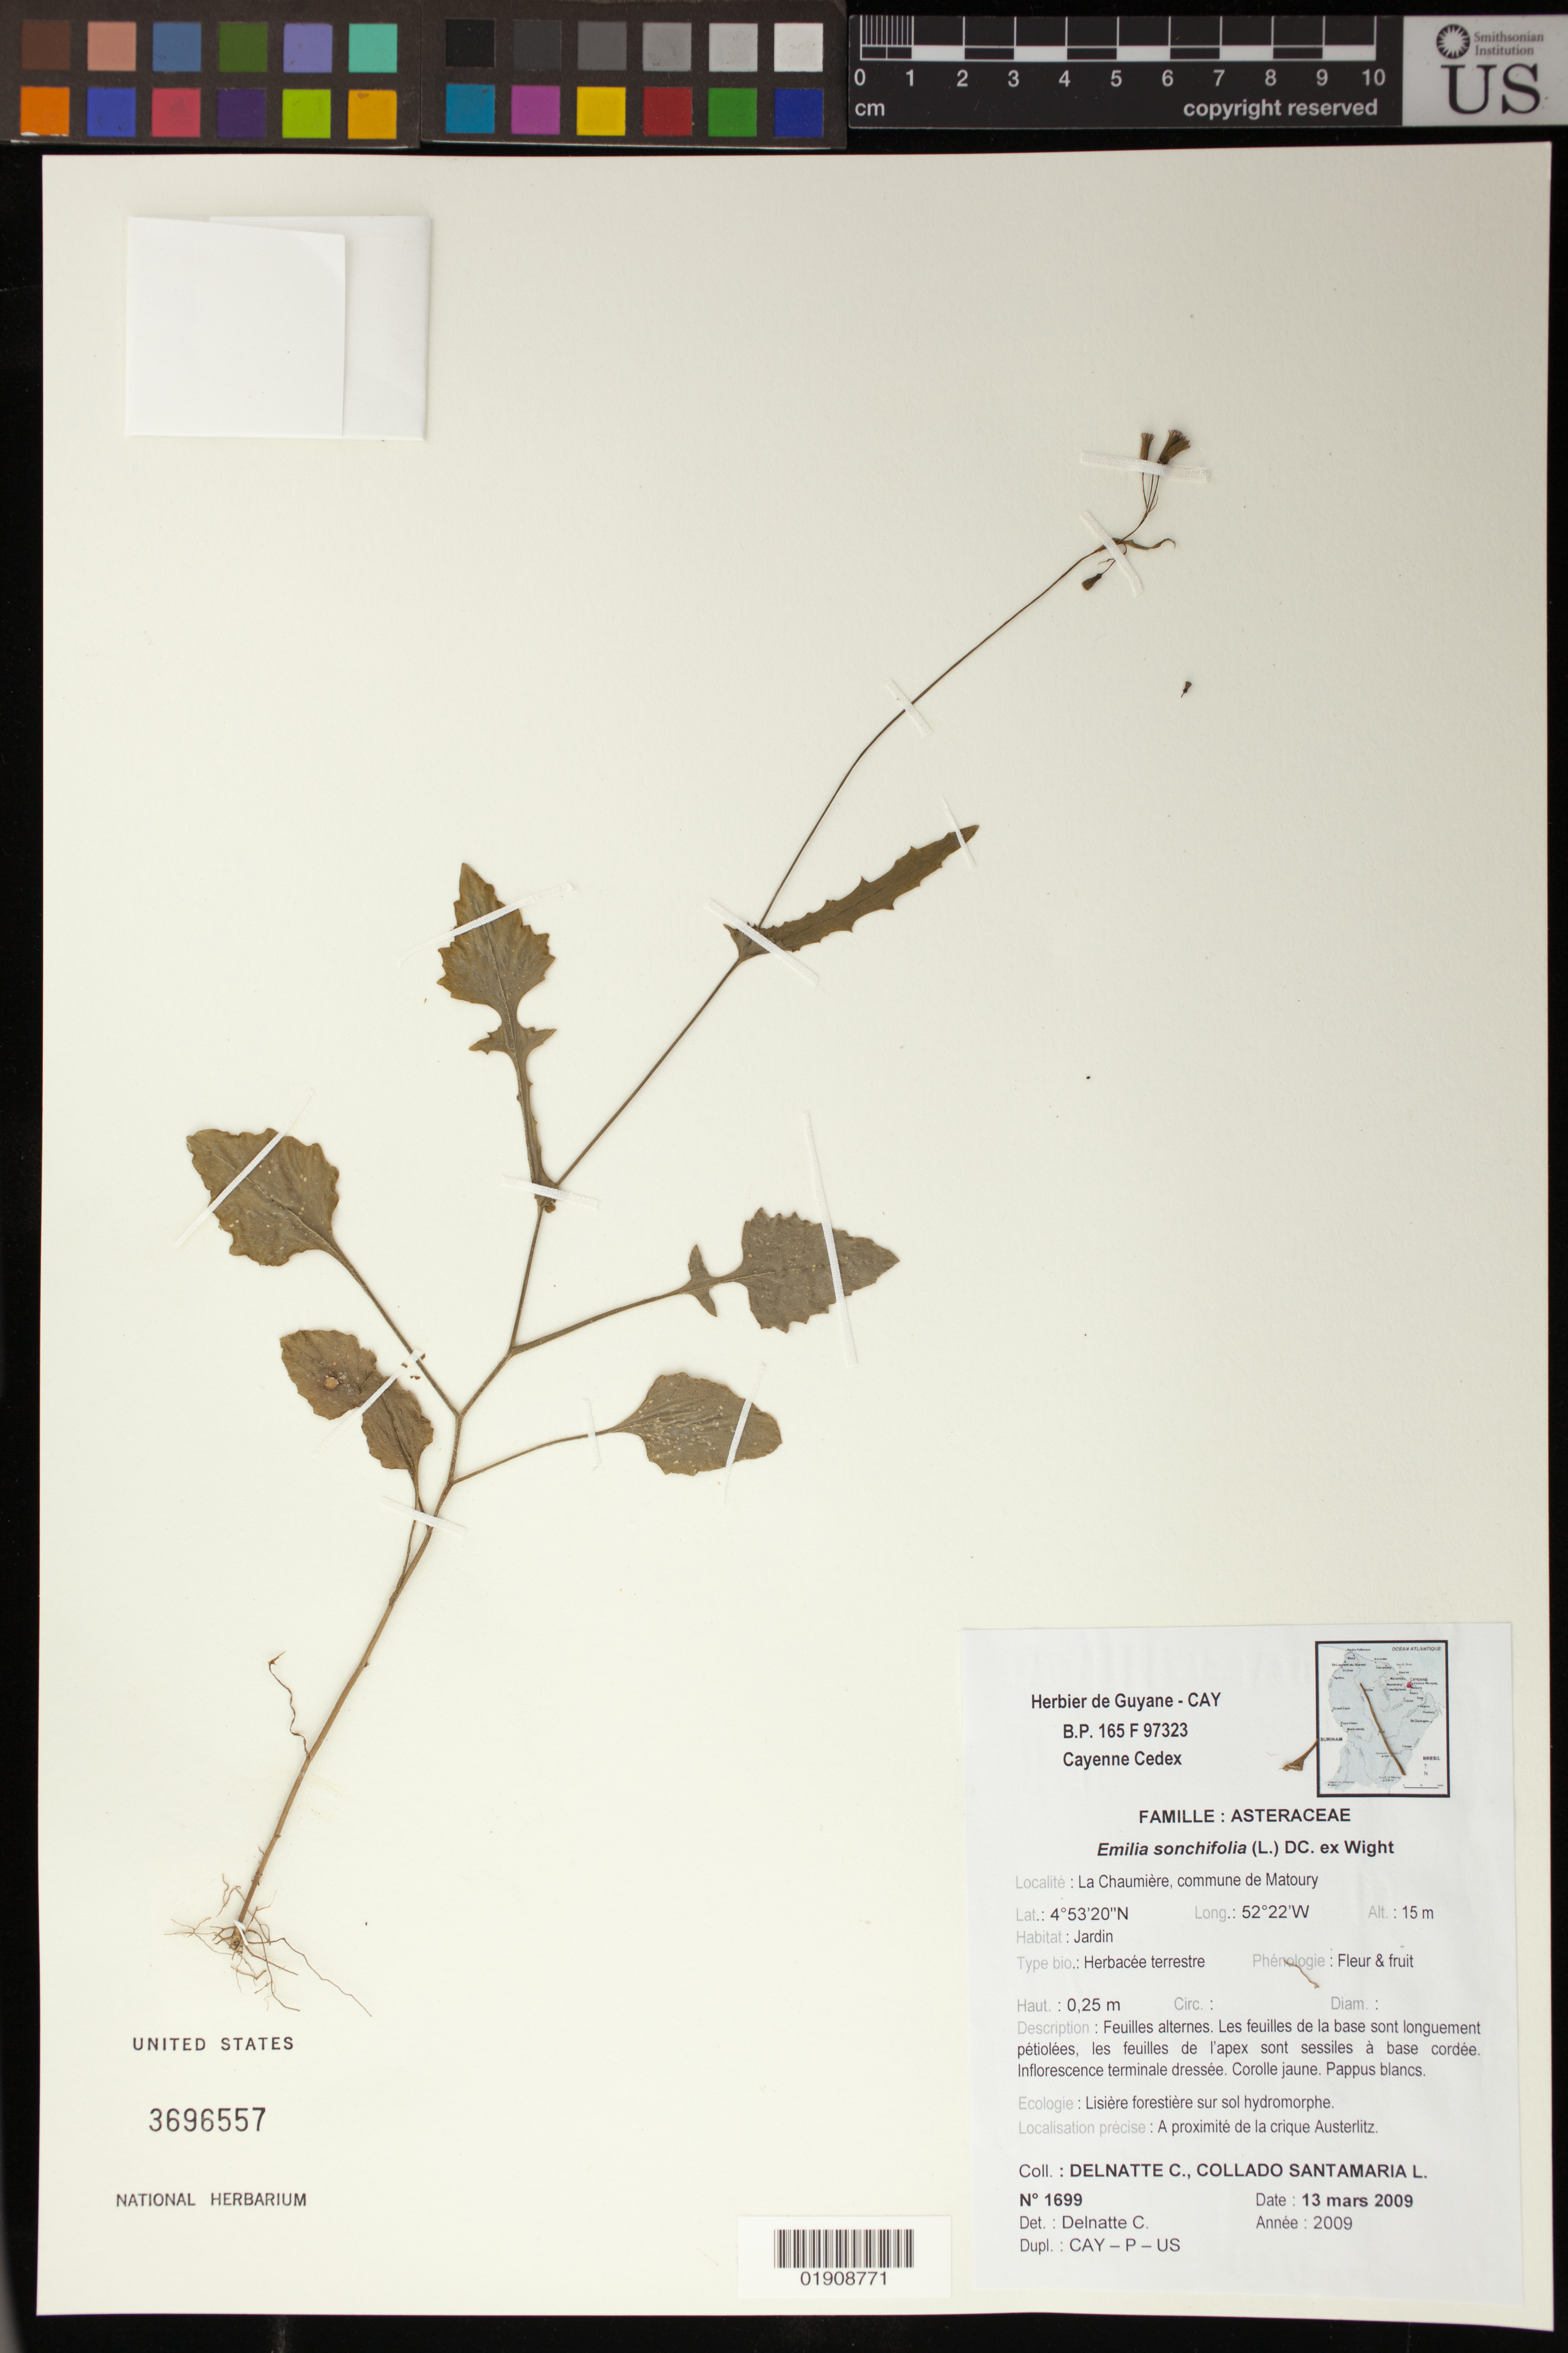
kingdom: Plantae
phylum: Tracheophyta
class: Magnoliopsida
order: Asterales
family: Asteraceae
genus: Emilia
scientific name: Emilia sonchifolia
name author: (L.) DC.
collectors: C. Delnatte & L. Collado Santamaria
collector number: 1699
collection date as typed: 13 March 2009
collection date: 2009-03-13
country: French Guiana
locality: La Chaumiere, commune de Matoury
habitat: Liseere forestiere sur sol hydromorphe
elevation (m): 15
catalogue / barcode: US 3696557